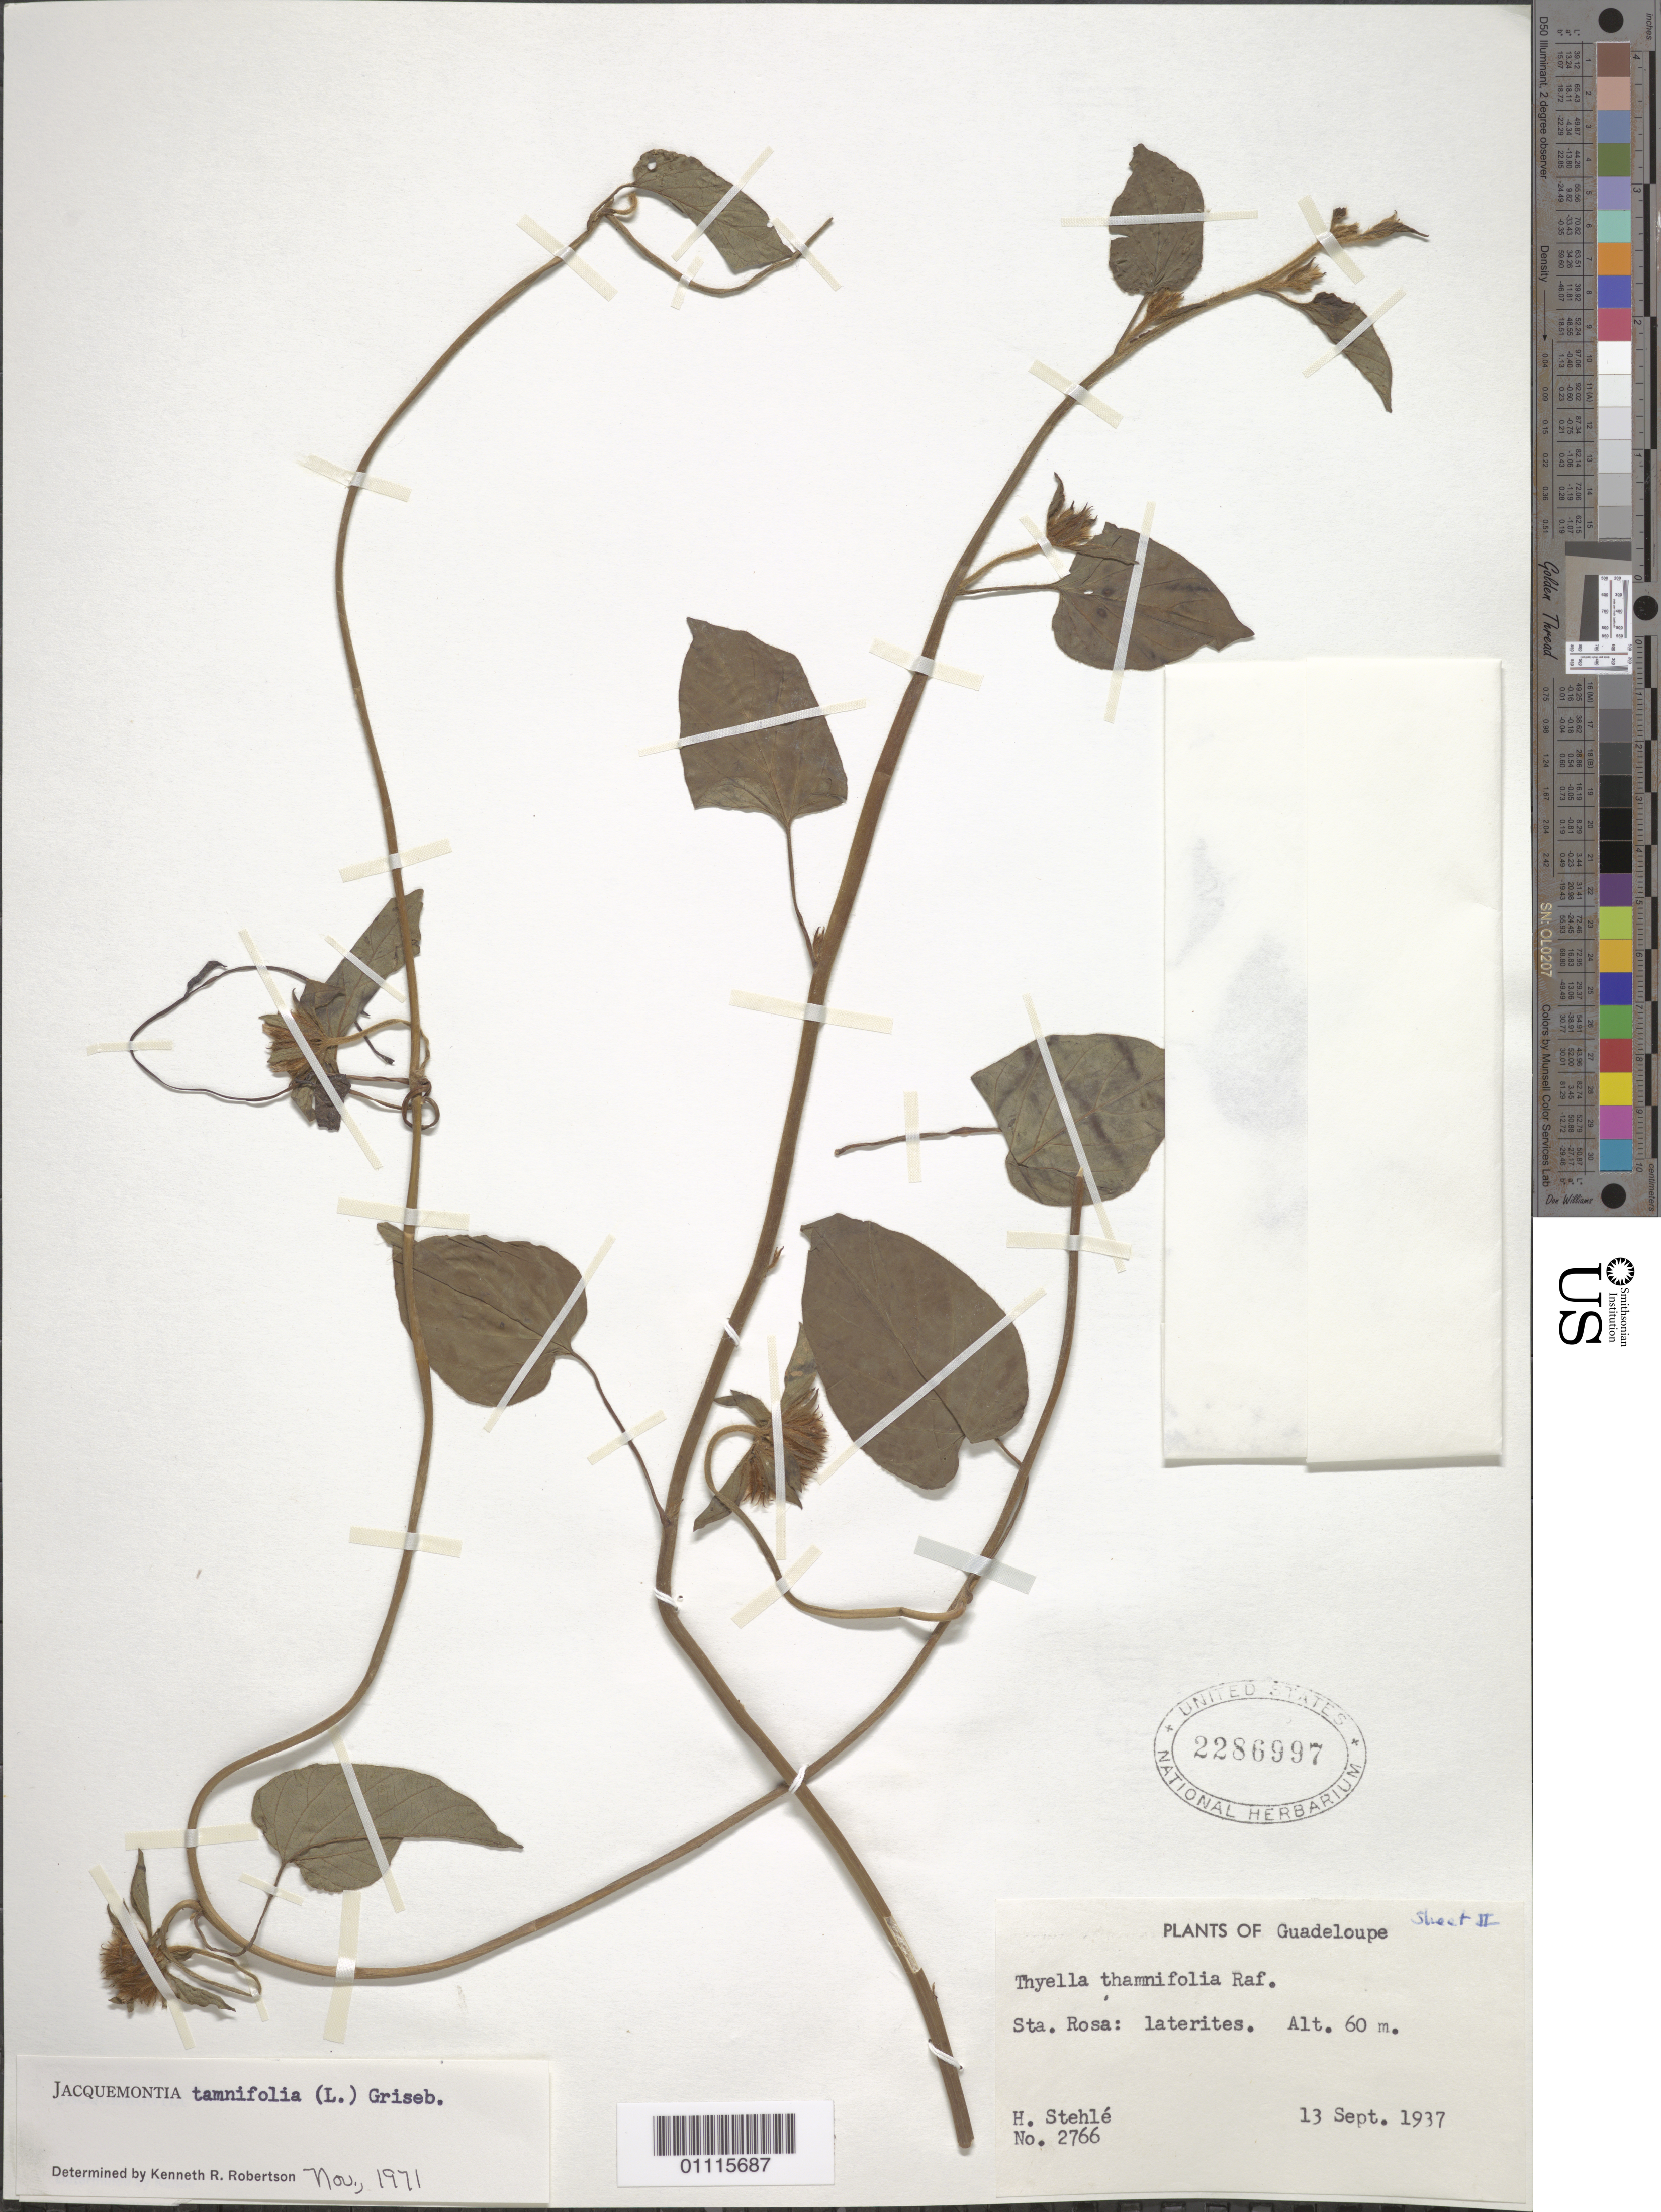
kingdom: Plantae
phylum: Tracheophyta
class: Magnoliopsida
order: Solanales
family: Convolvulaceae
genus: Jacquemontia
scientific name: Jacquemontia tamnifolia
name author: (L.) Griseb.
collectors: H. Stehlé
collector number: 2766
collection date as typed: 13 Sep 1937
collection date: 1937-09-13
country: Guadeloupe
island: Basse Terre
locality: Sta. Rosa: laterites.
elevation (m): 60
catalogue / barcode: US 2286997